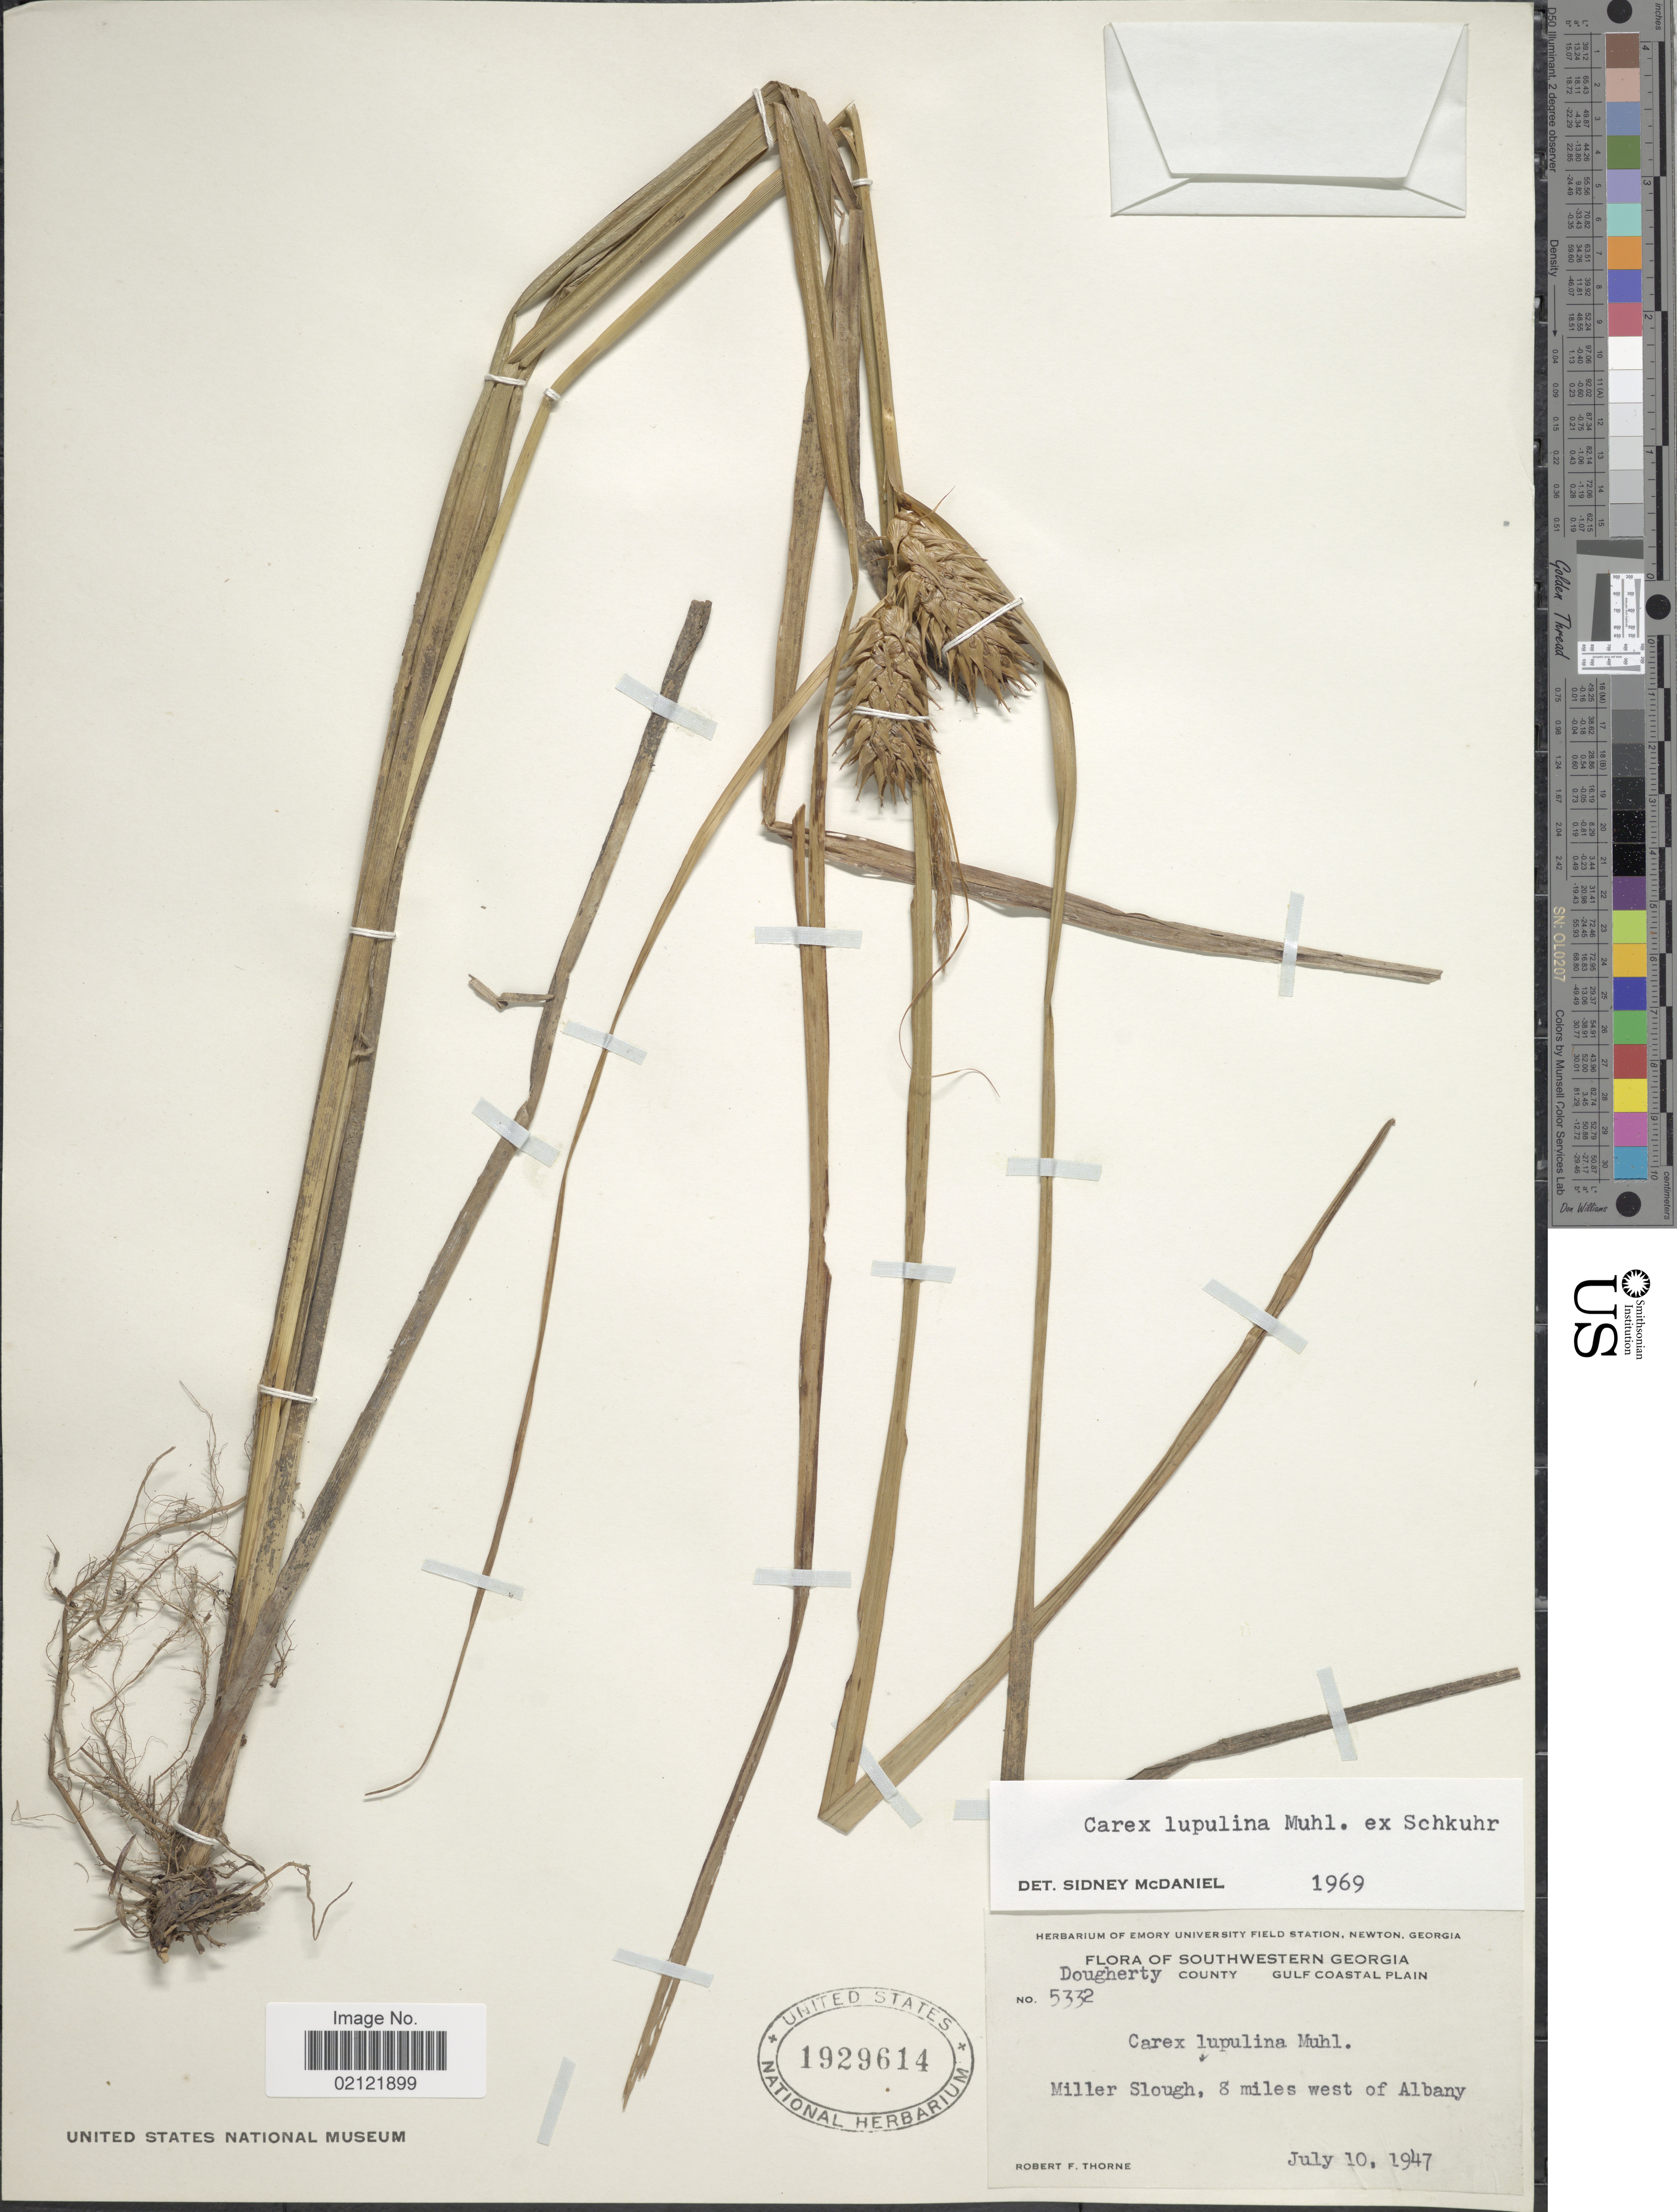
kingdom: Plantae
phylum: Tracheophyta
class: Liliopsida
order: Poales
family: Cyperaceae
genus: Carex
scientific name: Carex lupulina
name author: Muhl. ex Willd.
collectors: R. F. Thorne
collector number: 5332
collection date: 1947-07-10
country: United States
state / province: Georgia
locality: Southwestern Georgia. Doughtery County. Gulf Coastal Plain. Miller Slough, 8 miles west of Albany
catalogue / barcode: US 1929614